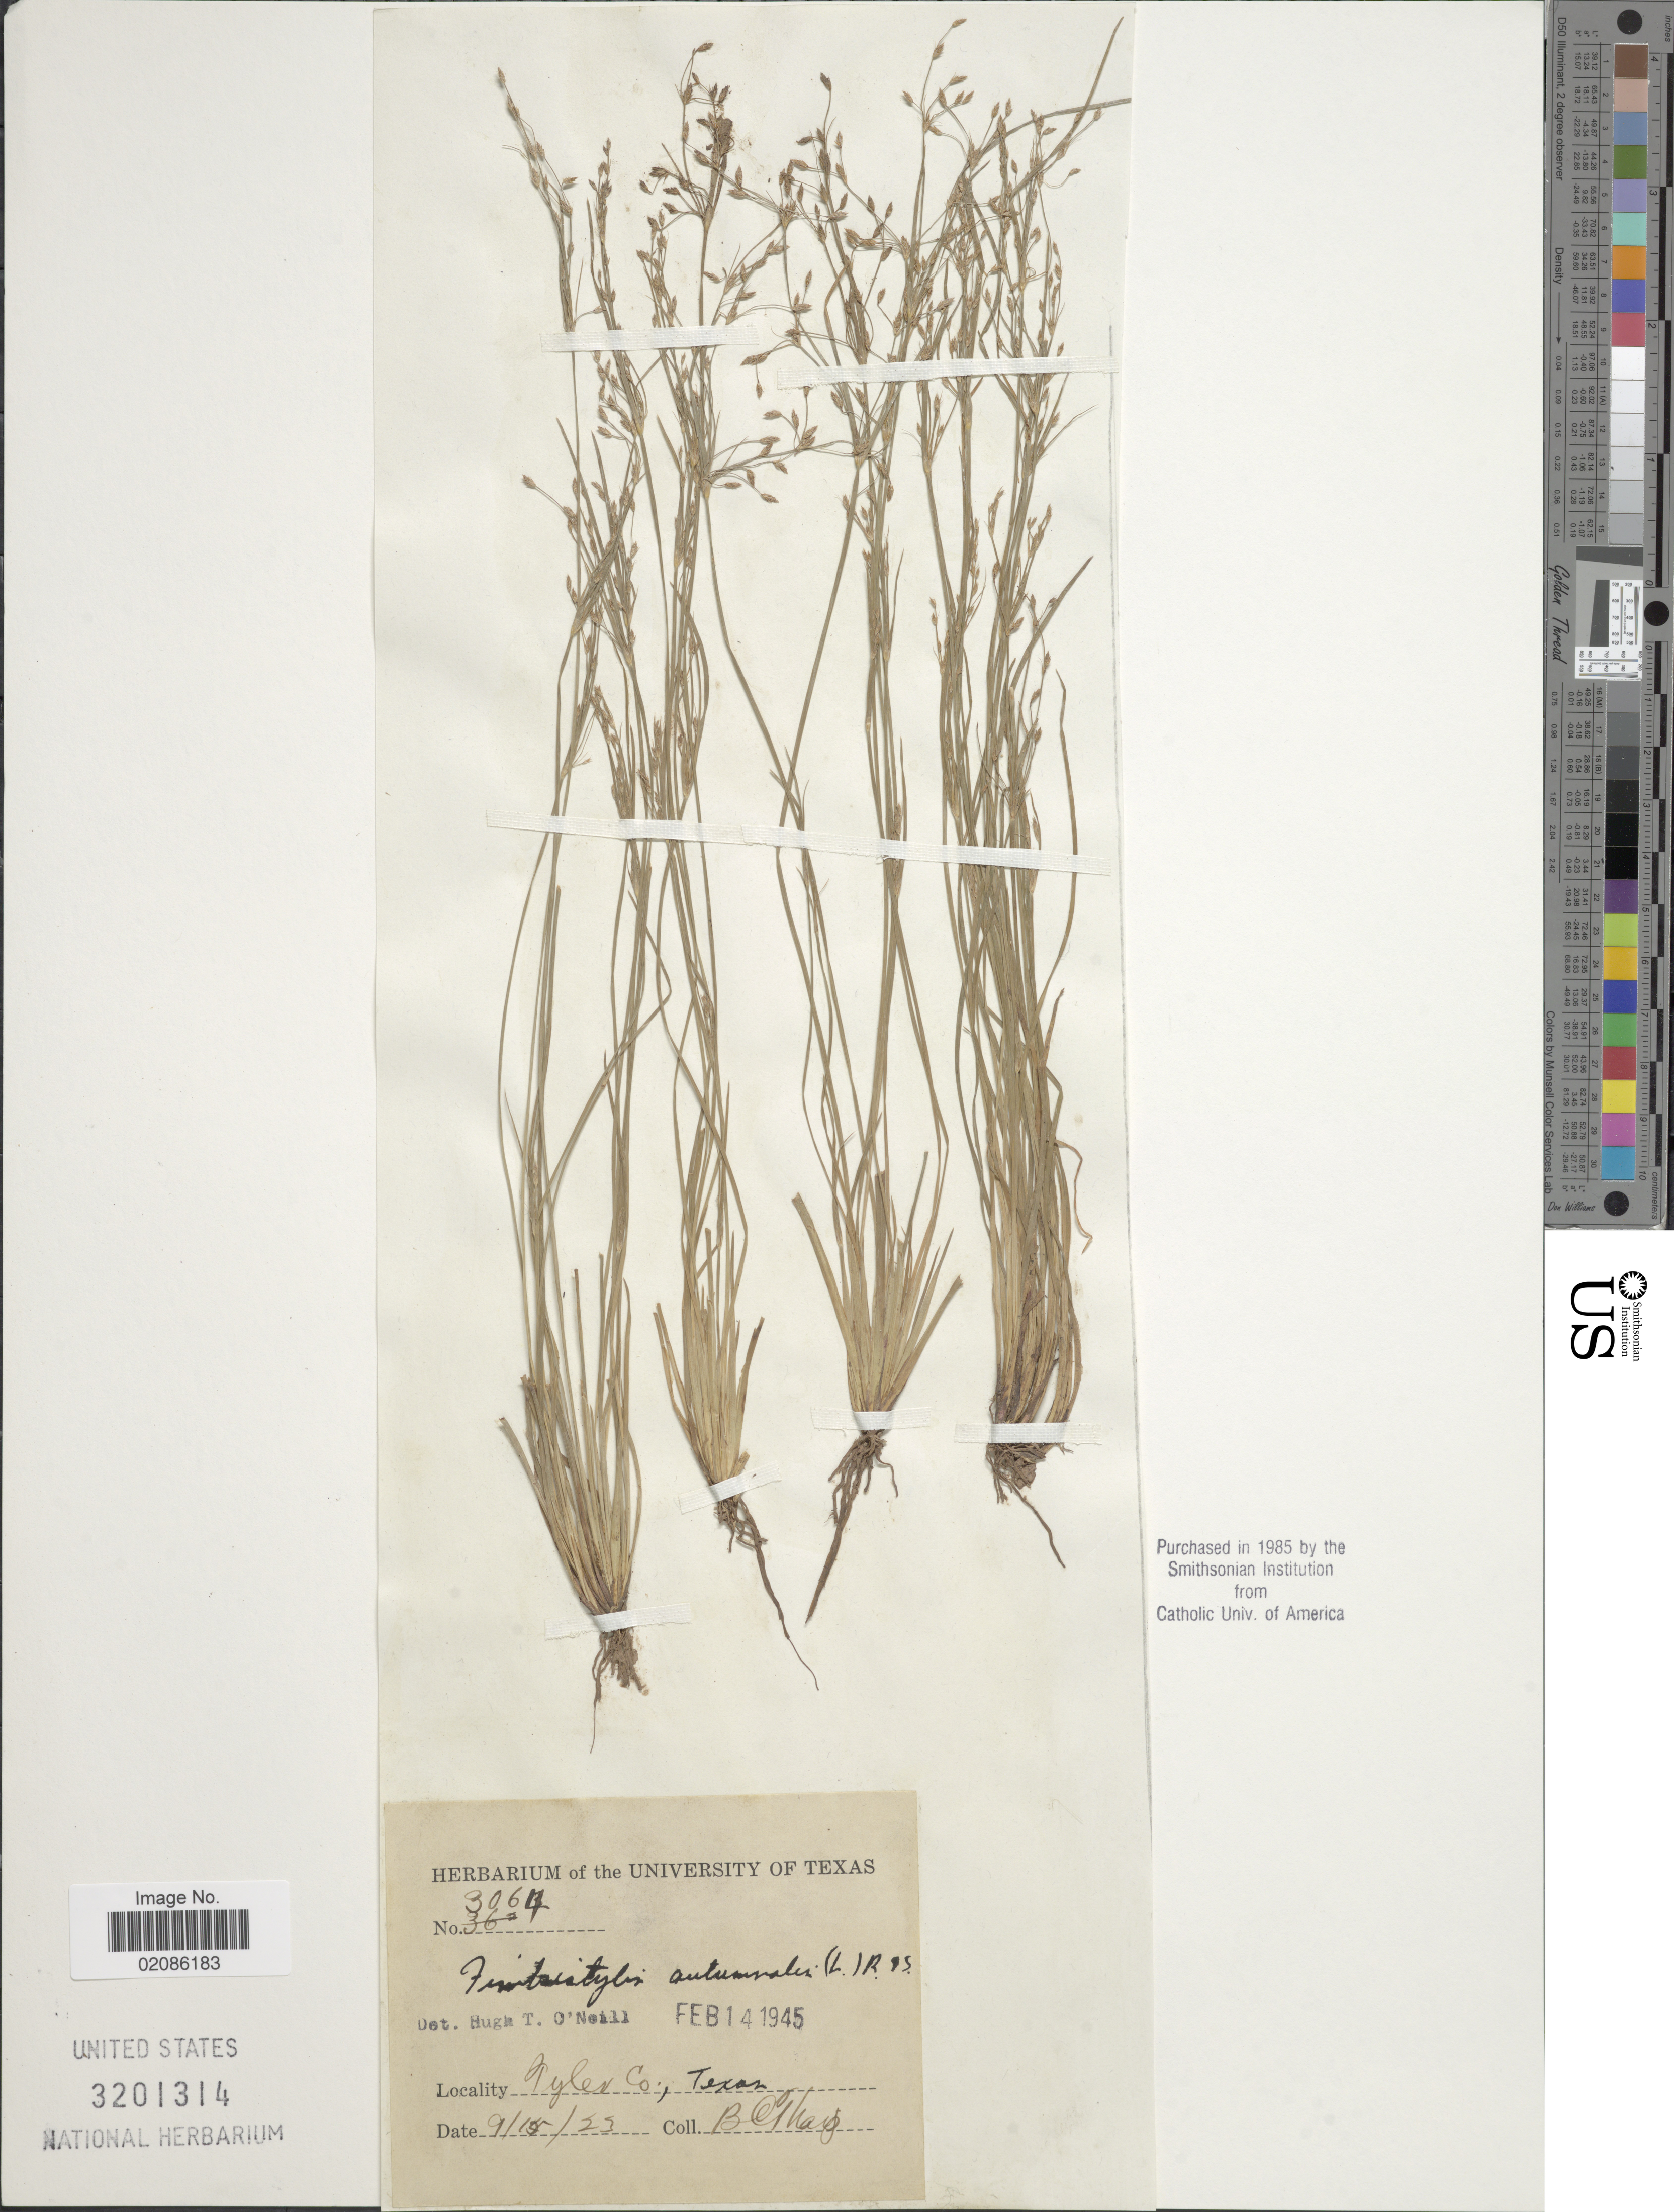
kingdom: Plantae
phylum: Tracheophyta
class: Liliopsida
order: Poales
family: Cyperaceae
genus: Fimbristylis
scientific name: Fimbristylis autumnalis (L.) Roem. & Schult.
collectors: B. C. Tharp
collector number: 3064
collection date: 1923-09-14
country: United States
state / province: Texas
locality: Tyler Co.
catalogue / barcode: US 3201314